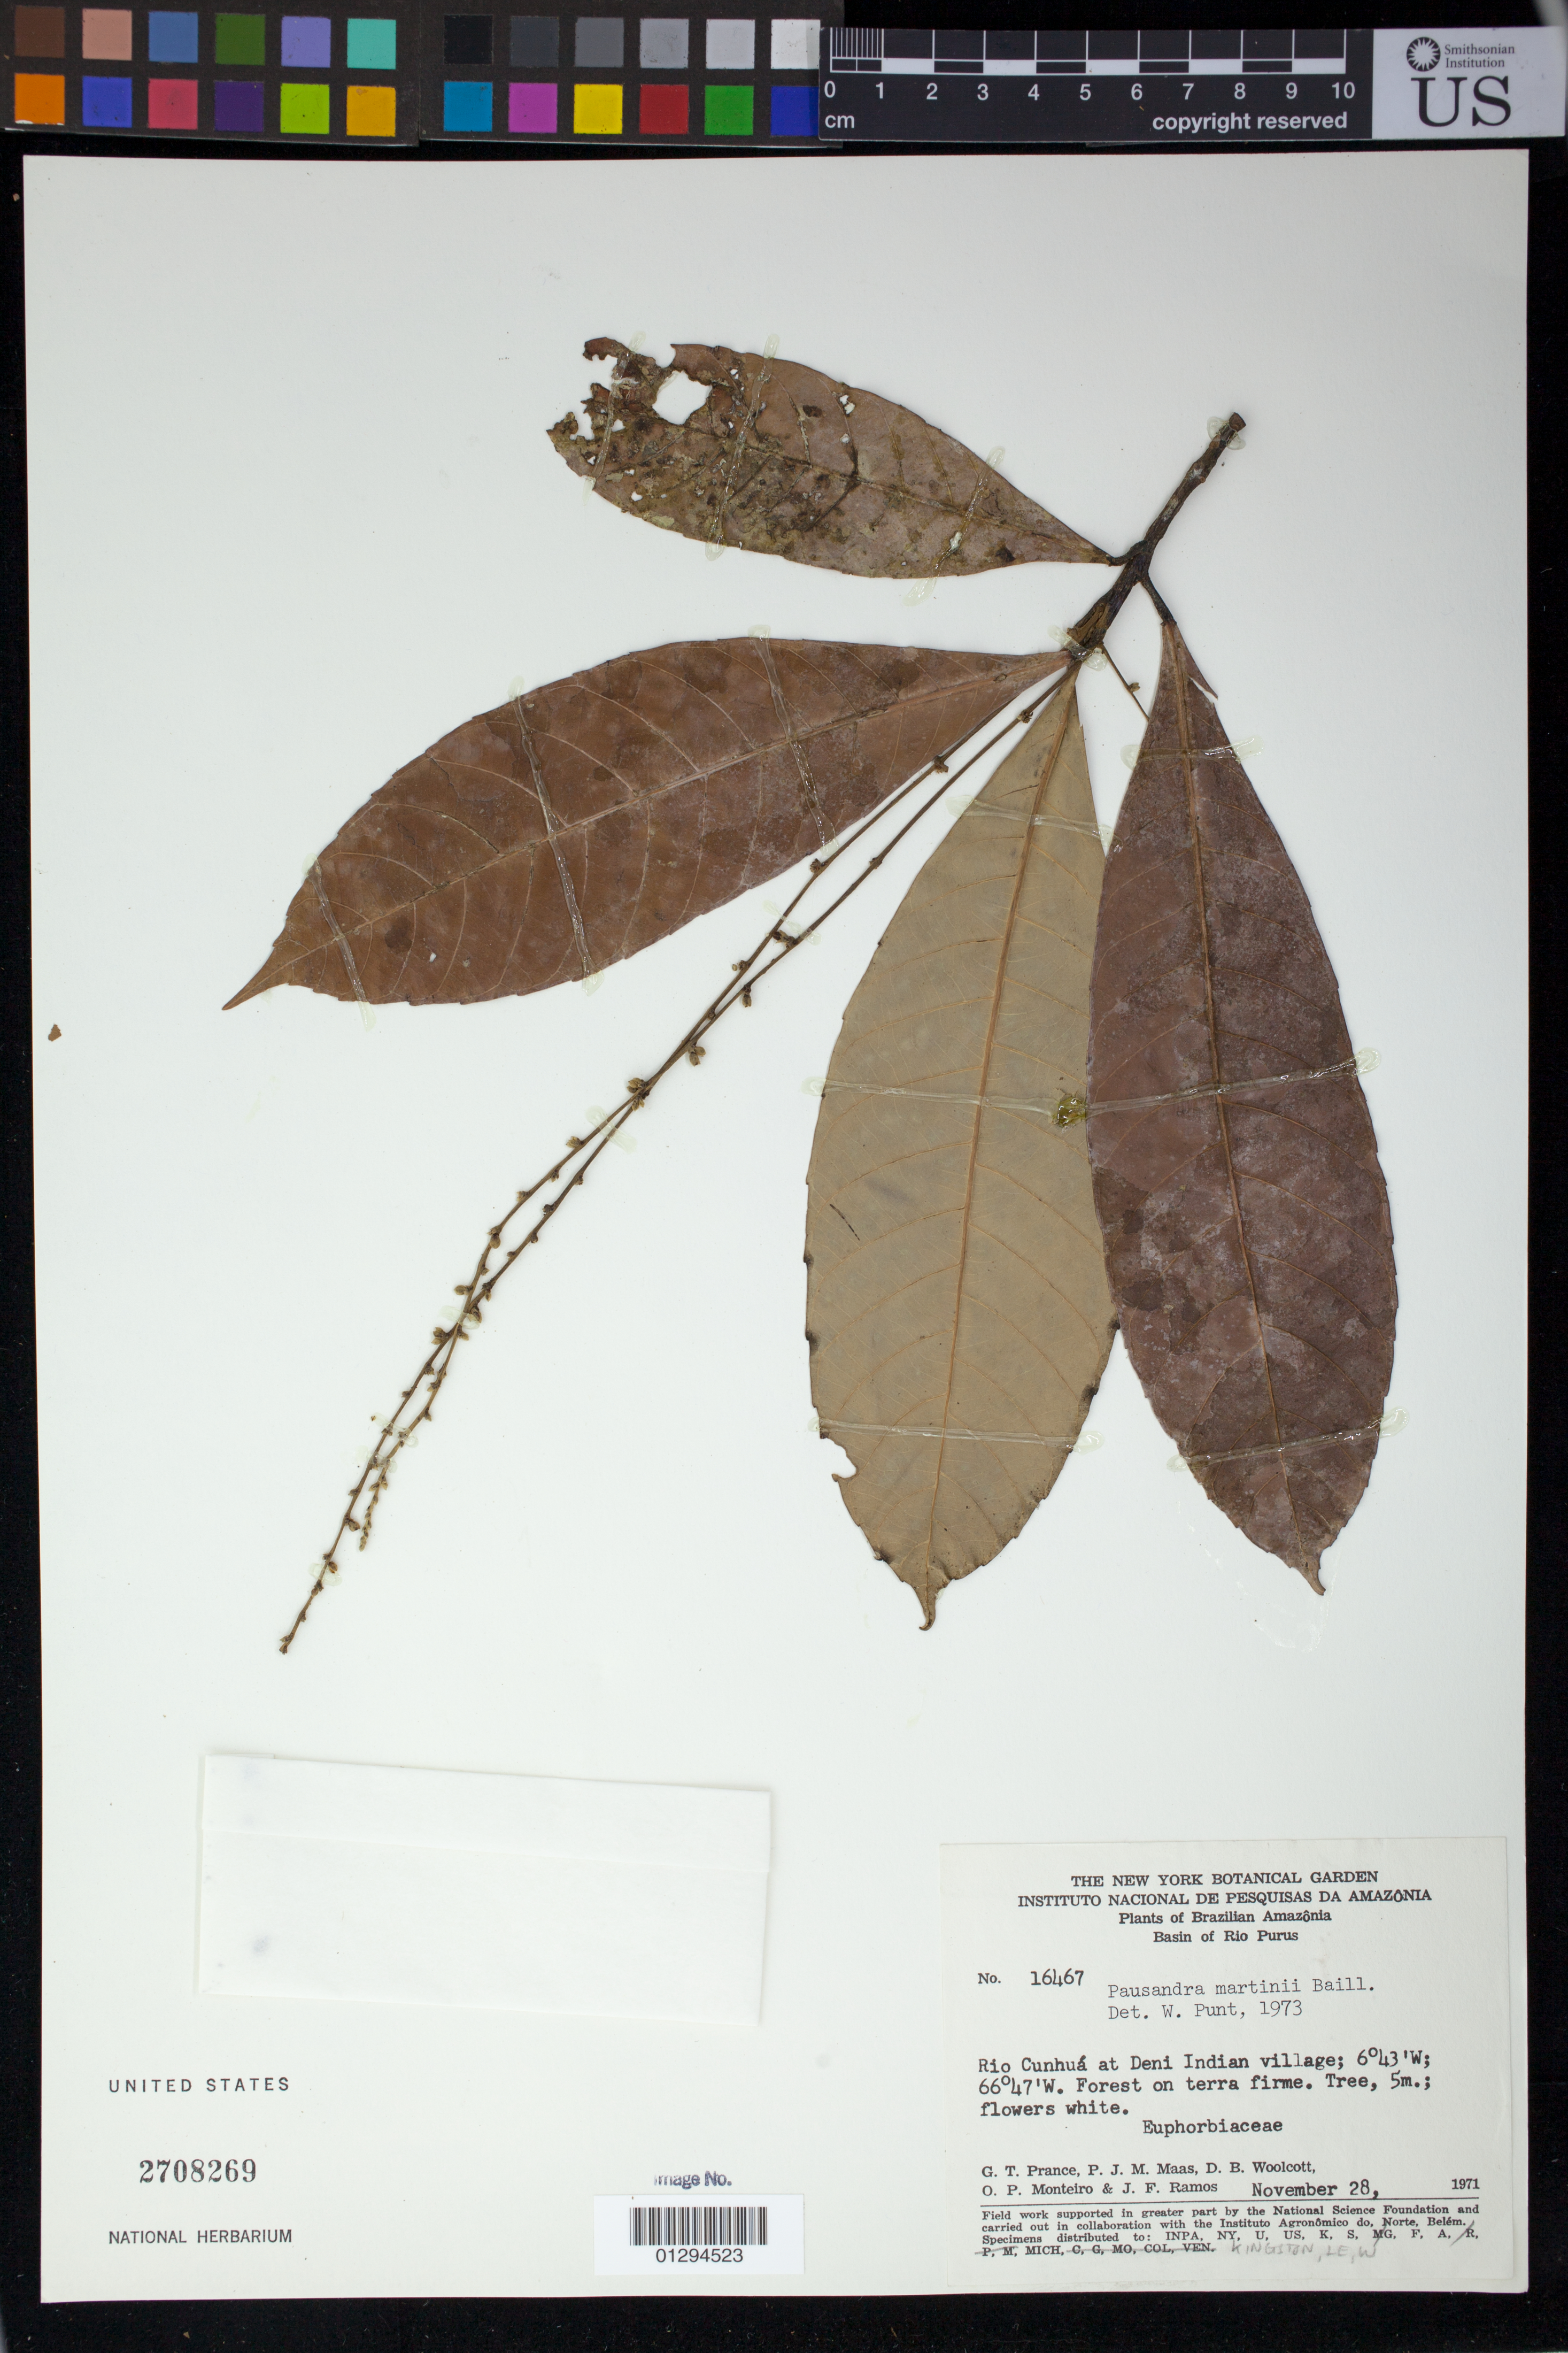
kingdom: Plantae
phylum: Tracheophyta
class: Magnoliopsida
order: Malpighiales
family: Euphorbiaceae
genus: Pausandra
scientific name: Pausandra martinii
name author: Baill.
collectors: G. T. Prance, P. Maas, D. B. Woolcott, O. P. Monteiro & J. F. Ramos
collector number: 16467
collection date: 1971-11-28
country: Brazil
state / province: Amazonas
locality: Rio Cunhua [Rio Saria] at Deni Indian village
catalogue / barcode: US 2708269